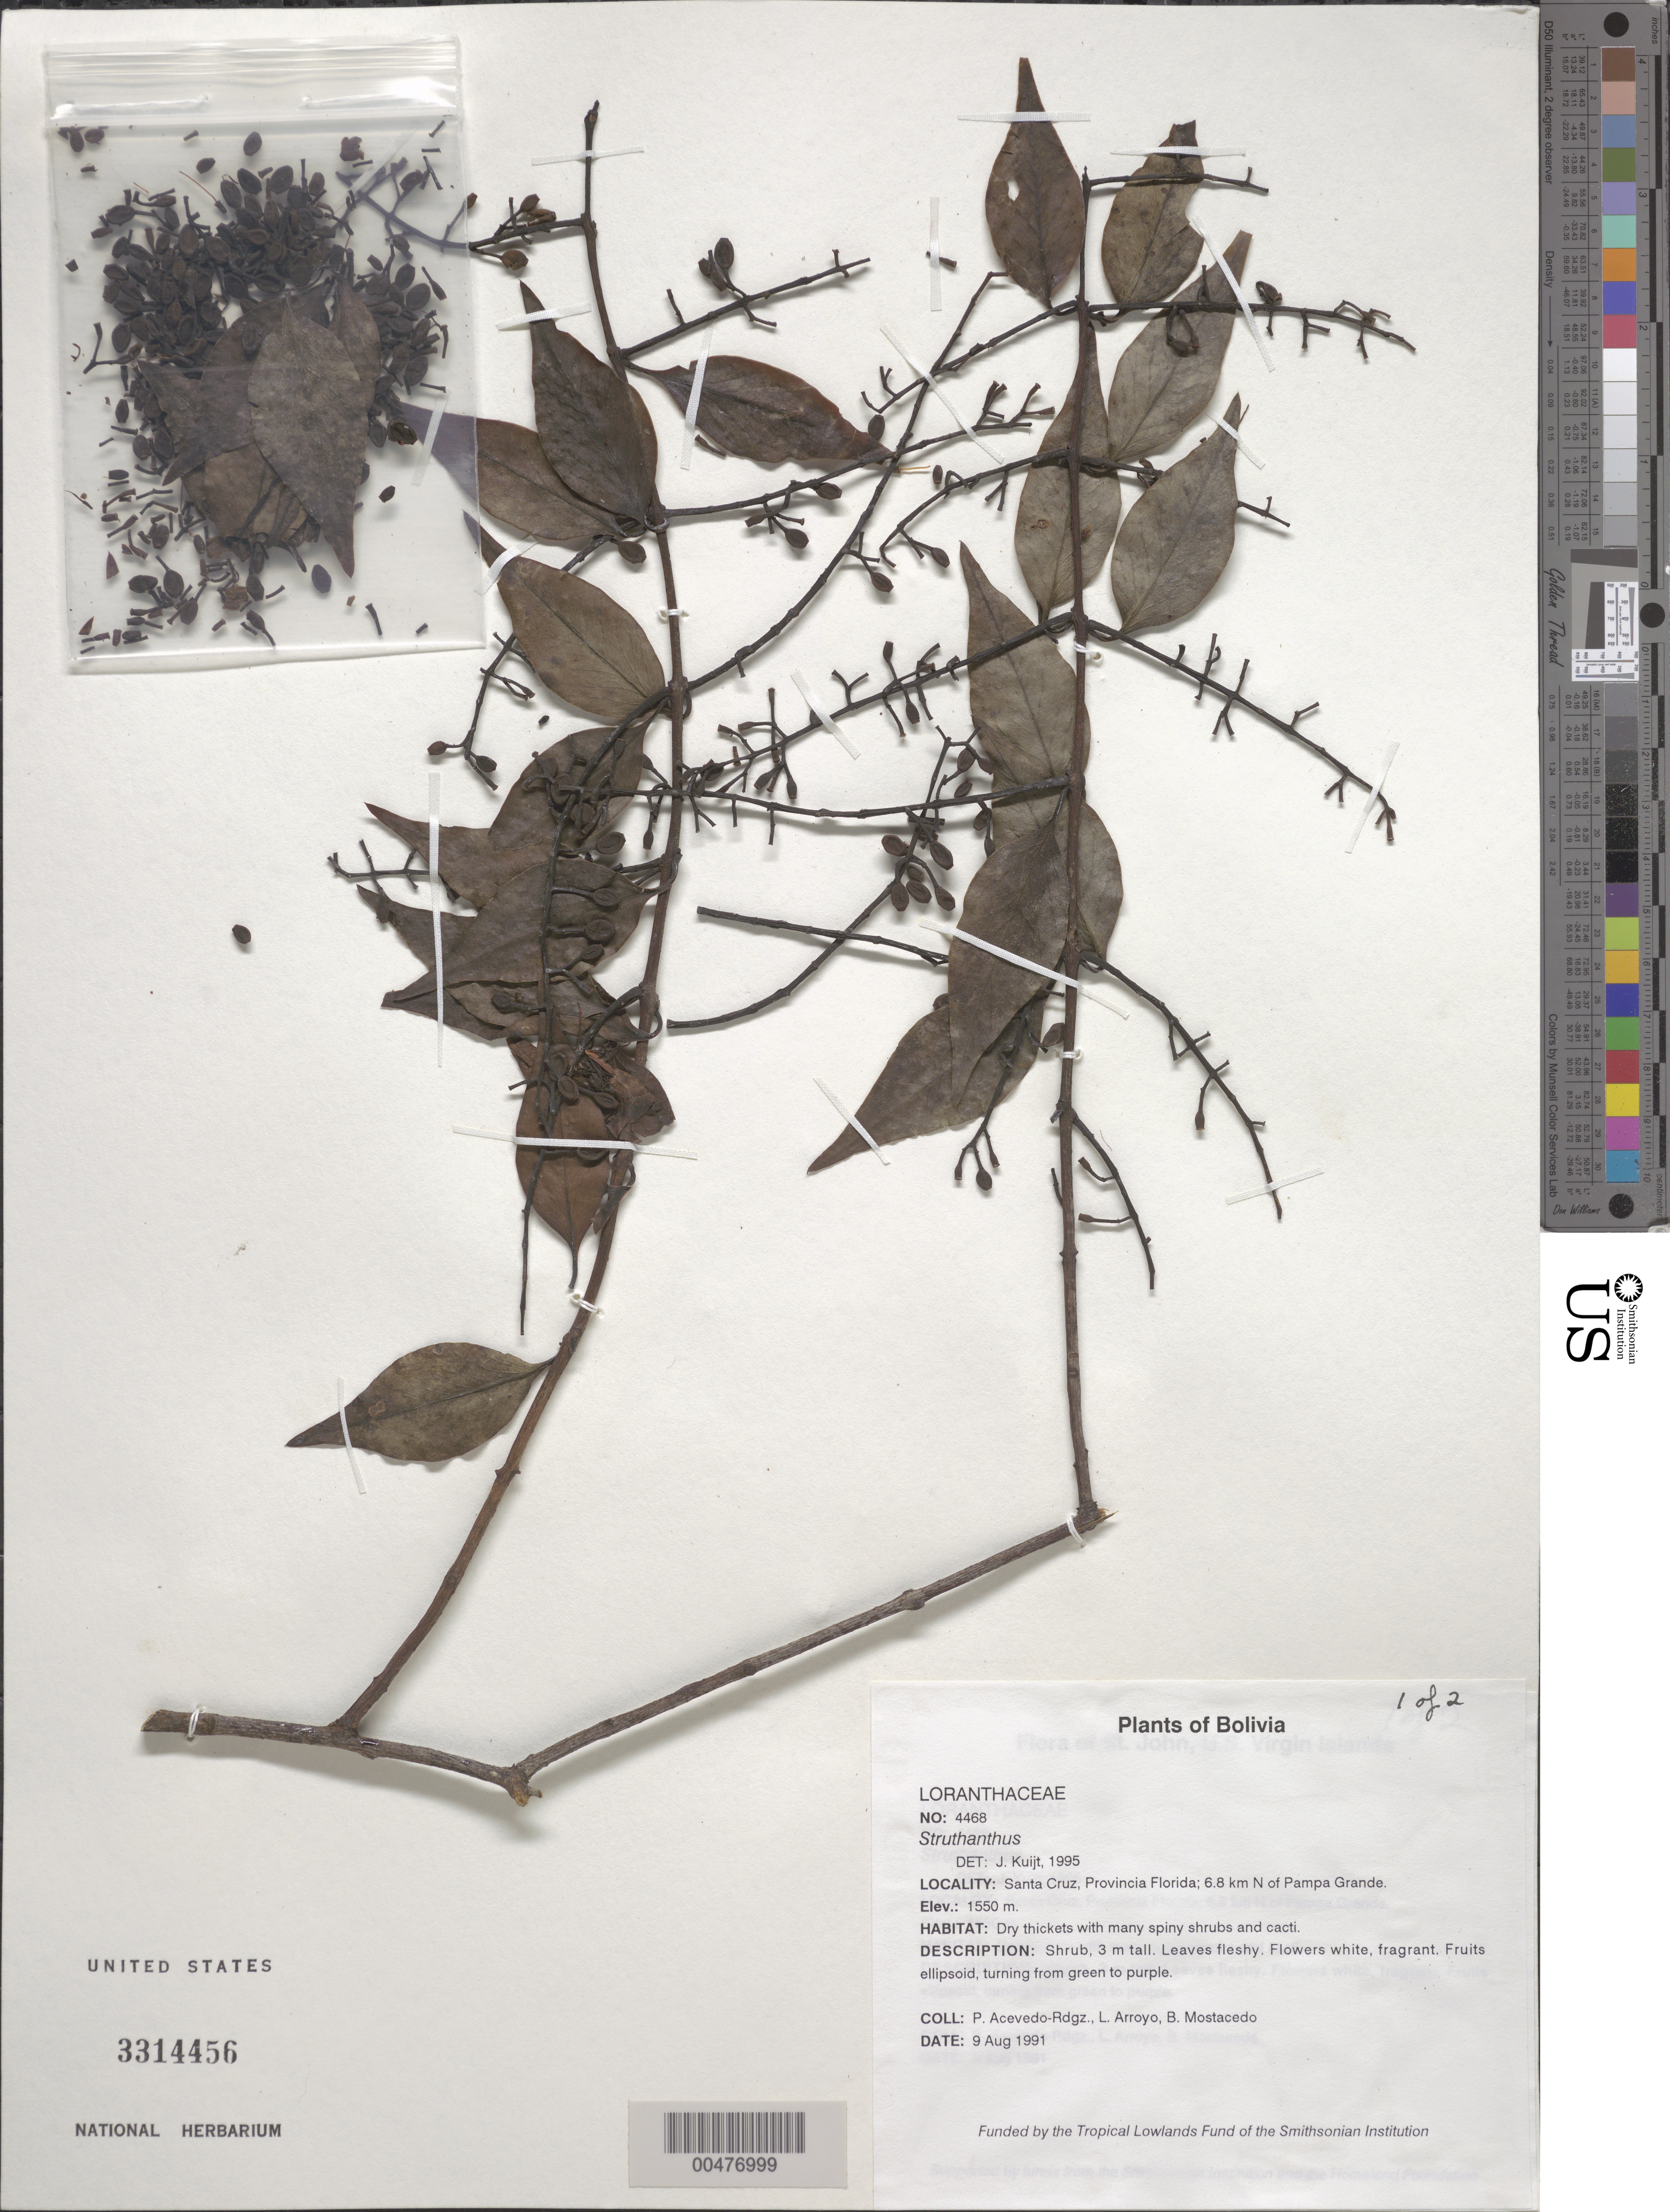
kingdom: Plantae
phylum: Tracheophyta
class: Magnoliopsida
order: Santalales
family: Loranthaceae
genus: Struthanthus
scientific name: Struthanthus sp.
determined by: Kuijt, Job, (CANADA)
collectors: P. Acevedo-Rodr., L. Arroyo & B. Mostacedo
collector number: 4468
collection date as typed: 09 Aug 1991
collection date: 1991-08-09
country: Bolivia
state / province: Santa Cruz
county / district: Florida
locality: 6.8 km N of Pampa Grande.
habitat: Dry thickets with many spiny shrubs and cacti.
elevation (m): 1550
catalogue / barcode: US 3314456